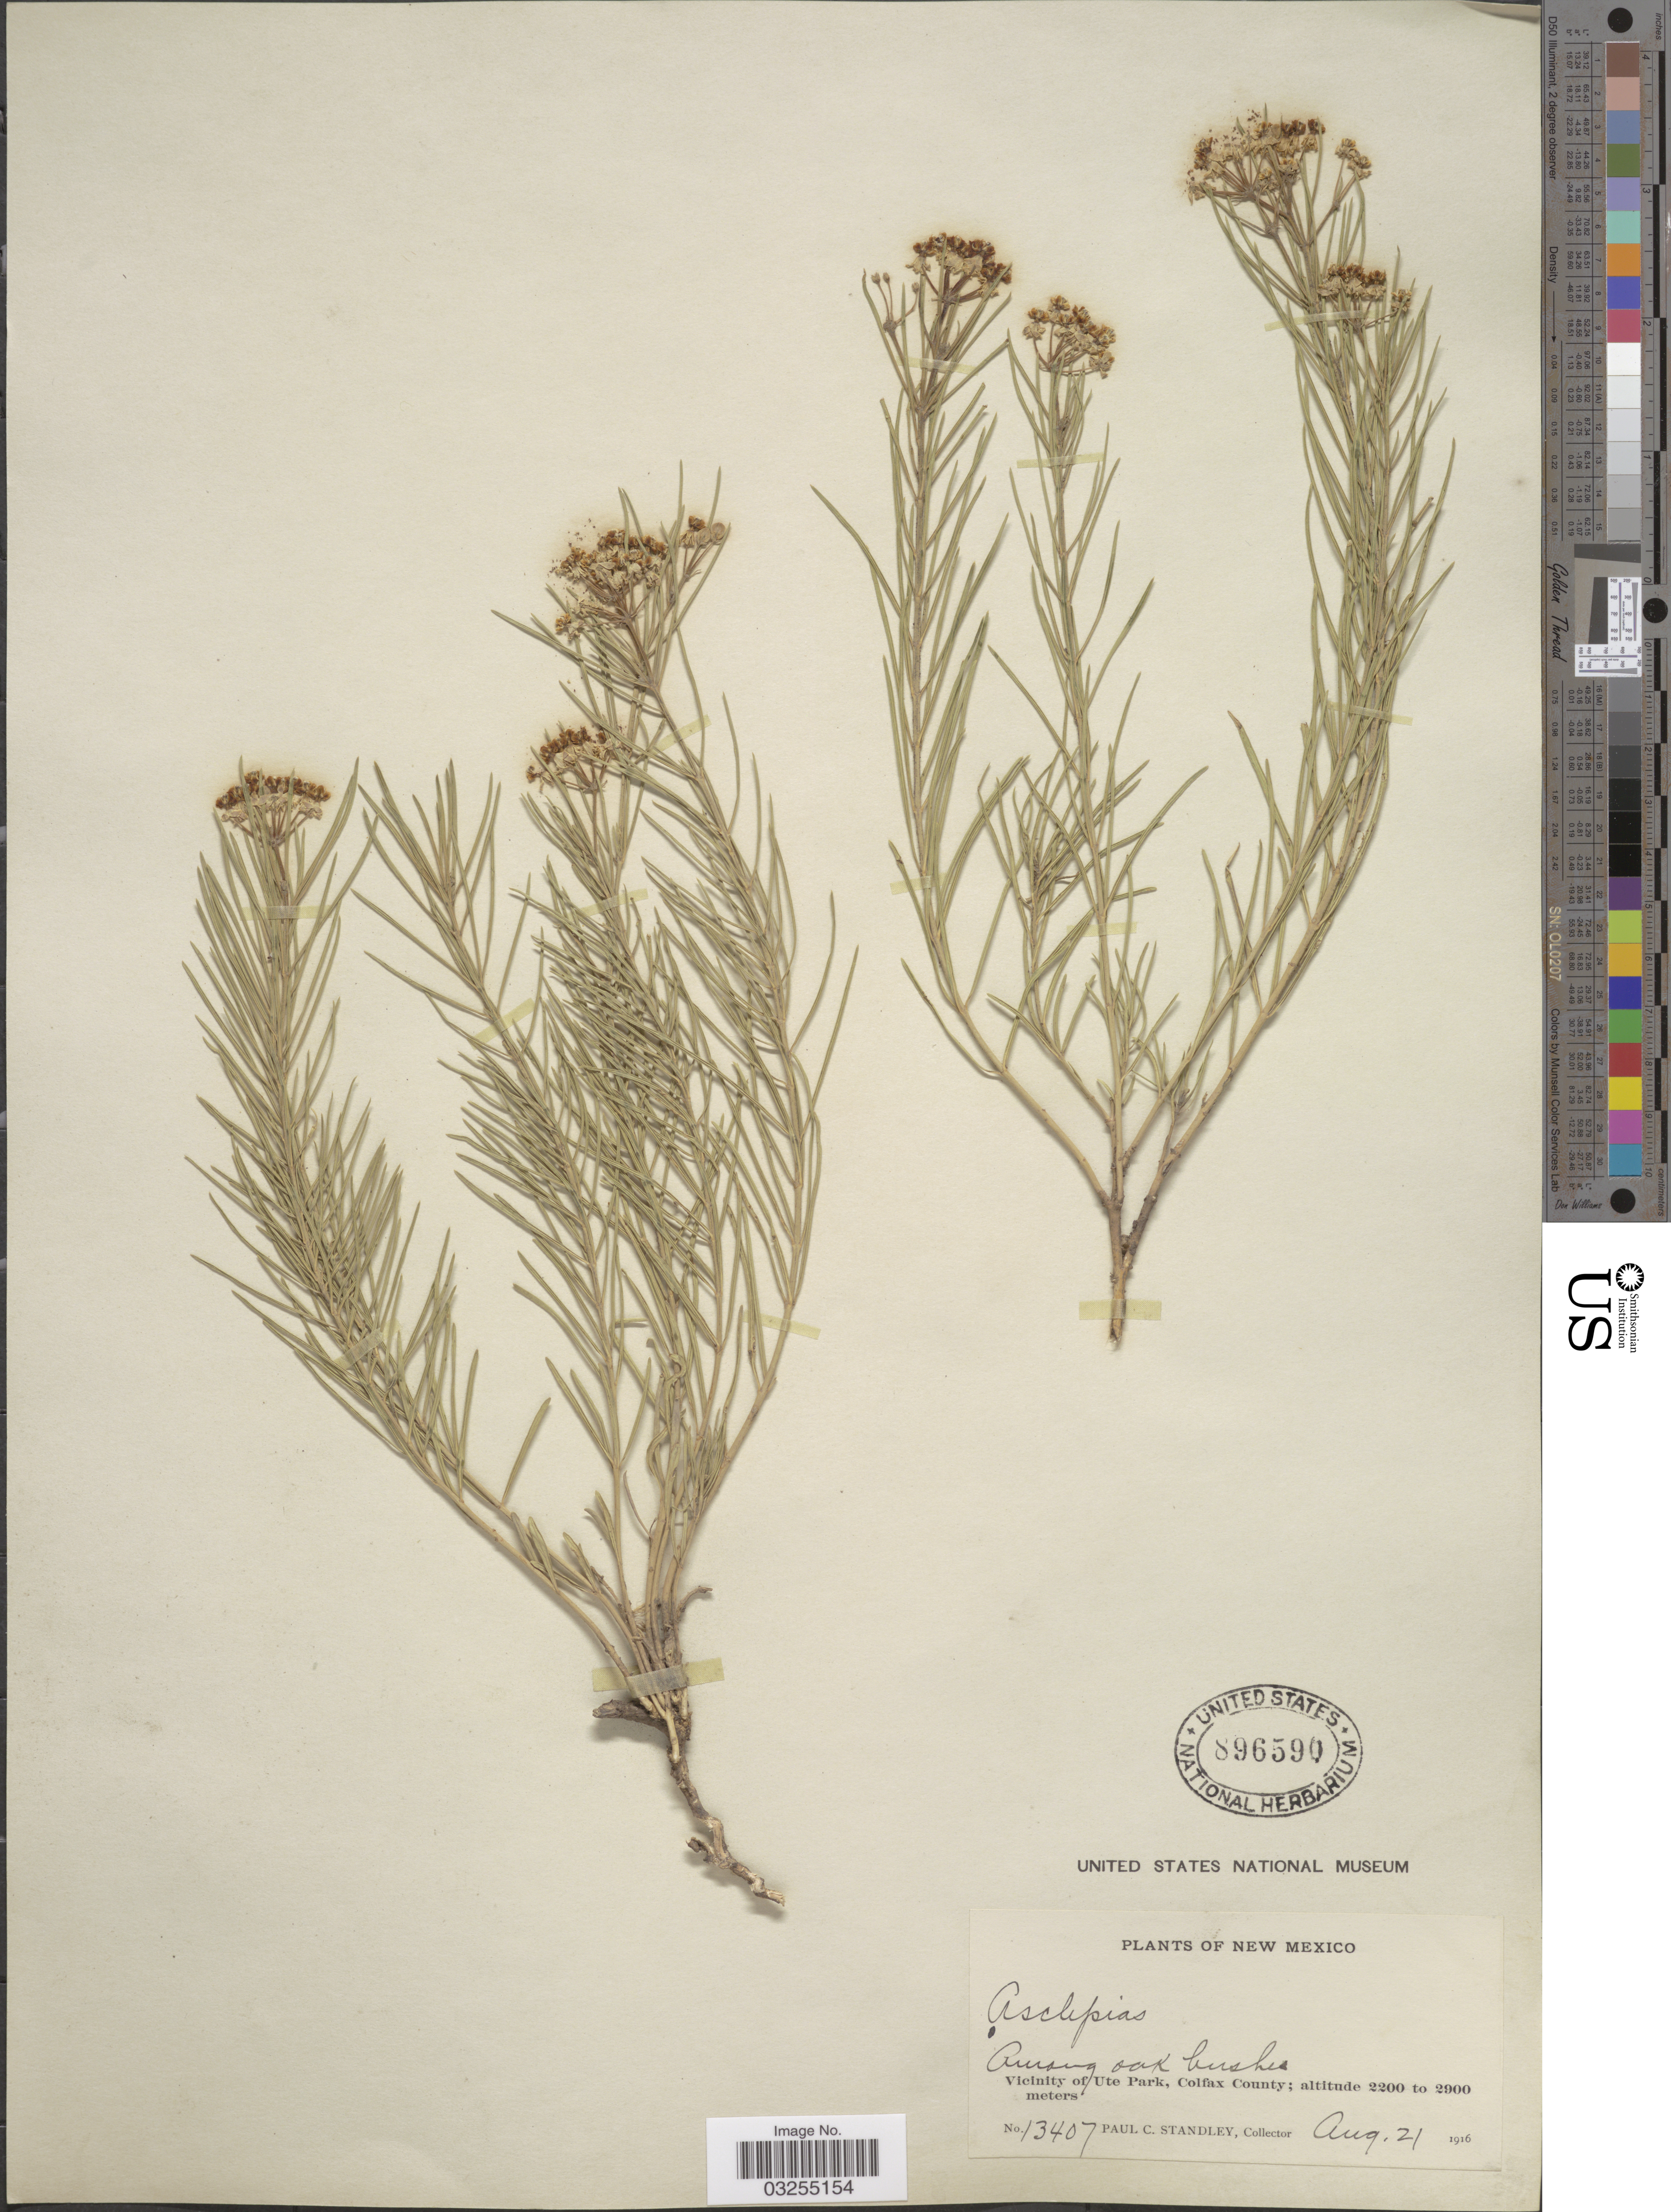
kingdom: Plantae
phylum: Tracheophyta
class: Magnoliopsida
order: Gentianales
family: Apocynaceae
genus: Asclepias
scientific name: Asclepias pumila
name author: (A. Gray) Vail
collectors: P. C. Standley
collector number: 13407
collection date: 1916-08-21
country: United States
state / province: New Mexico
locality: Vicinity of ute Park, Colfax County.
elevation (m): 2200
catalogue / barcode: US 896590